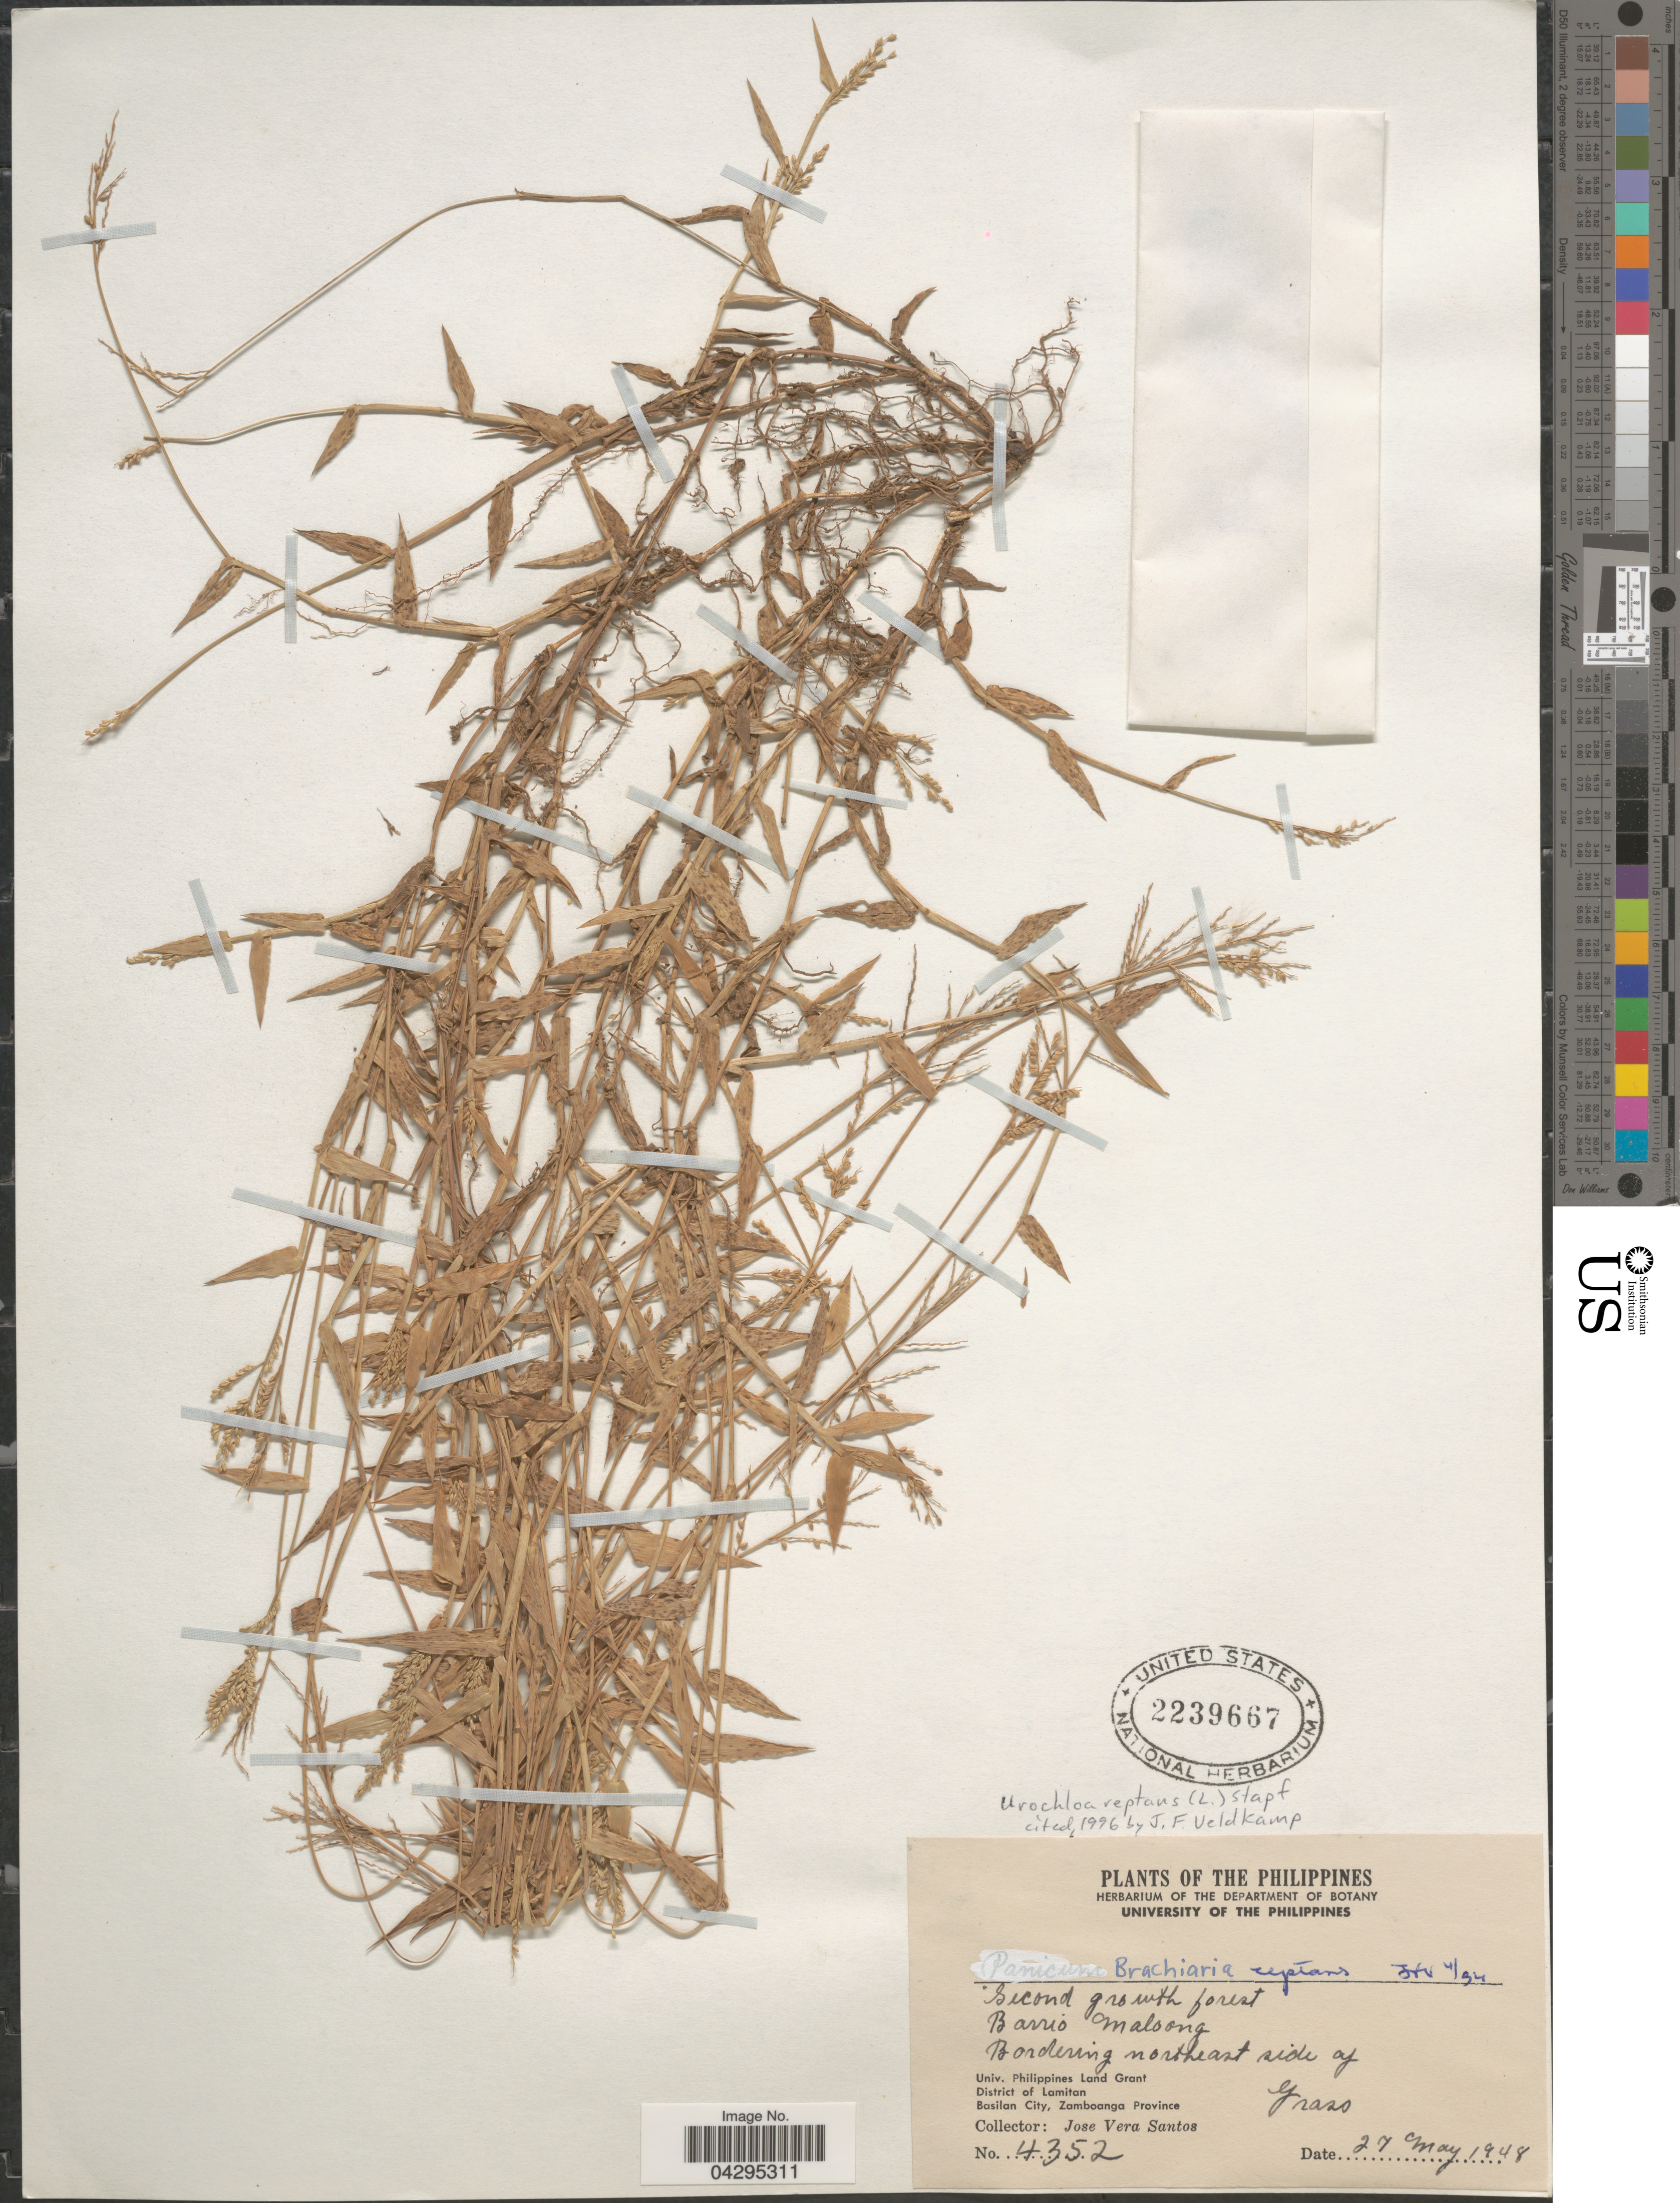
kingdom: Plantae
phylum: Tracheophyta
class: Liliopsida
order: Poales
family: Poaceae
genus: Urochloa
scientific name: Urochloa reptans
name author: (L.) Stapf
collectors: J. Santos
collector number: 4352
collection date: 1948-05-27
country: Philippines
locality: Barrio Maloong. Bordering northeast side of Univ. Philippines Land Grant. District of Lamitan. Basilan City, Zamboanga Province.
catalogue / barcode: US 2239667